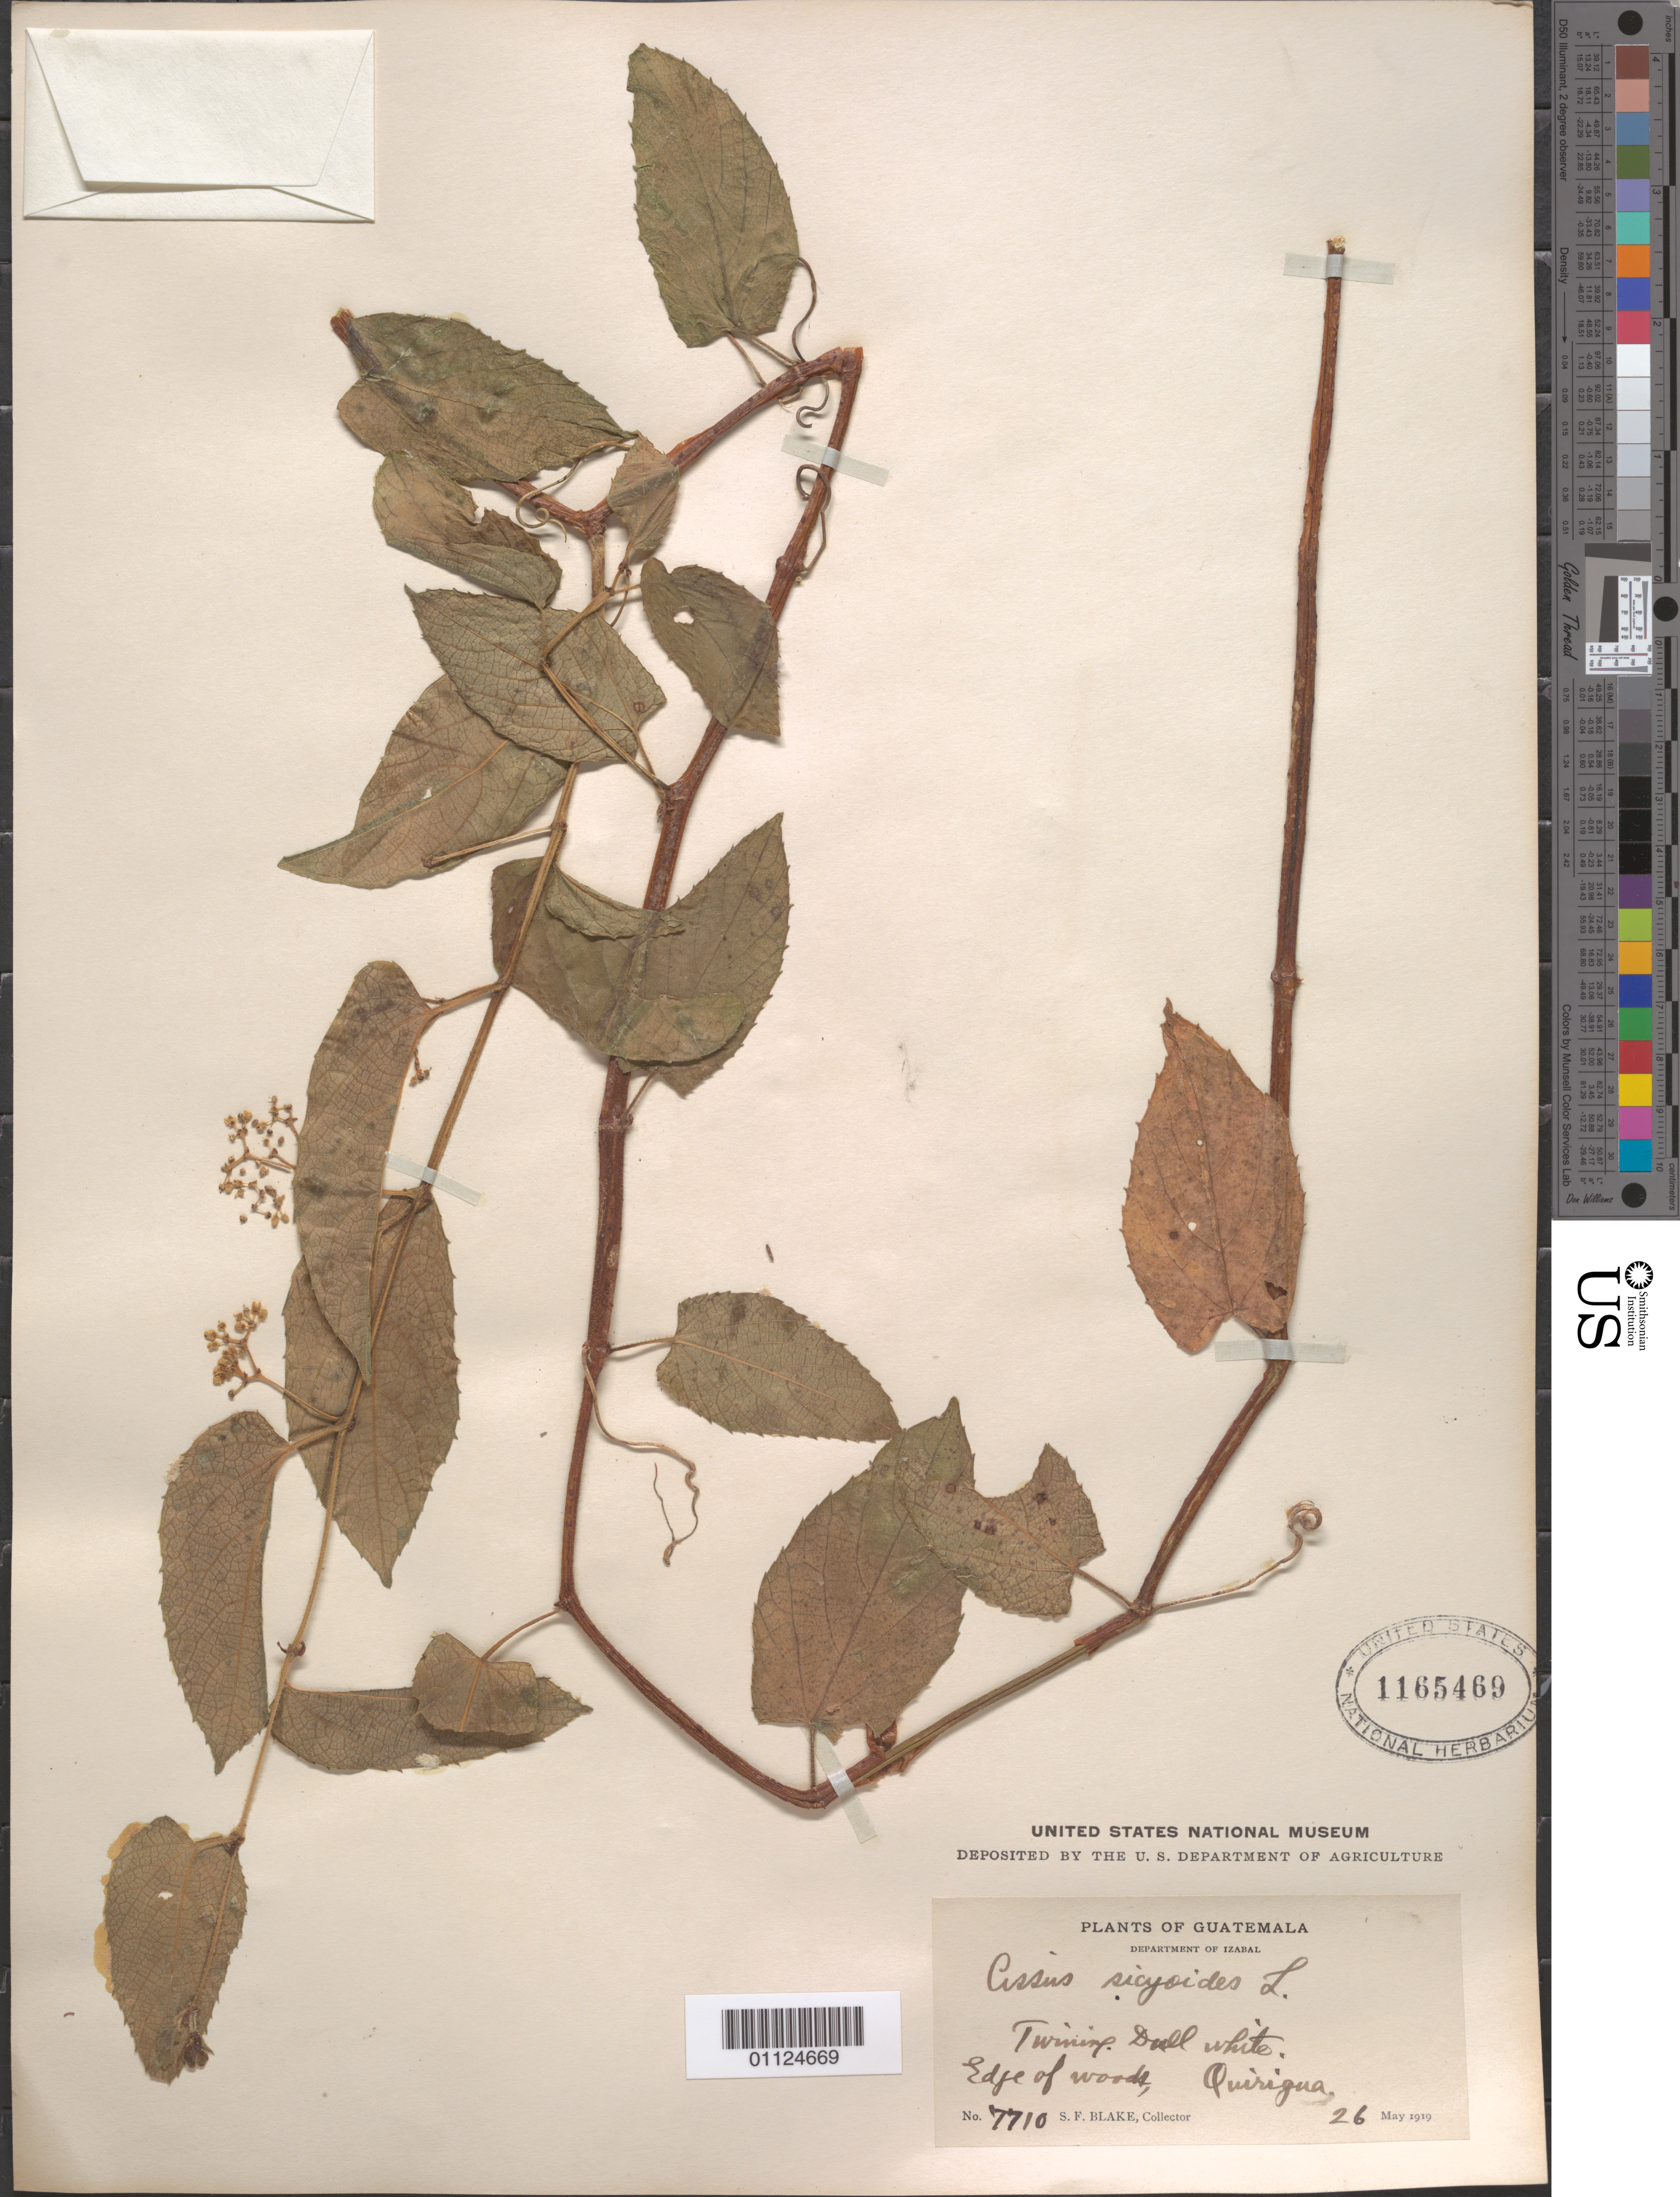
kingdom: Plantae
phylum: Tracheophyta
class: Magnoliopsida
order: Vitales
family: Vitaceae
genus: Cissus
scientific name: Cissus verticillata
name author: (L.) Nicolson & C.E. Jarvis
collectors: S. Blake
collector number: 7710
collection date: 1919-05-26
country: Guatemala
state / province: Izabal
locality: Quirigua.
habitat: Edge of woods. Twining.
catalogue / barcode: US 1165469